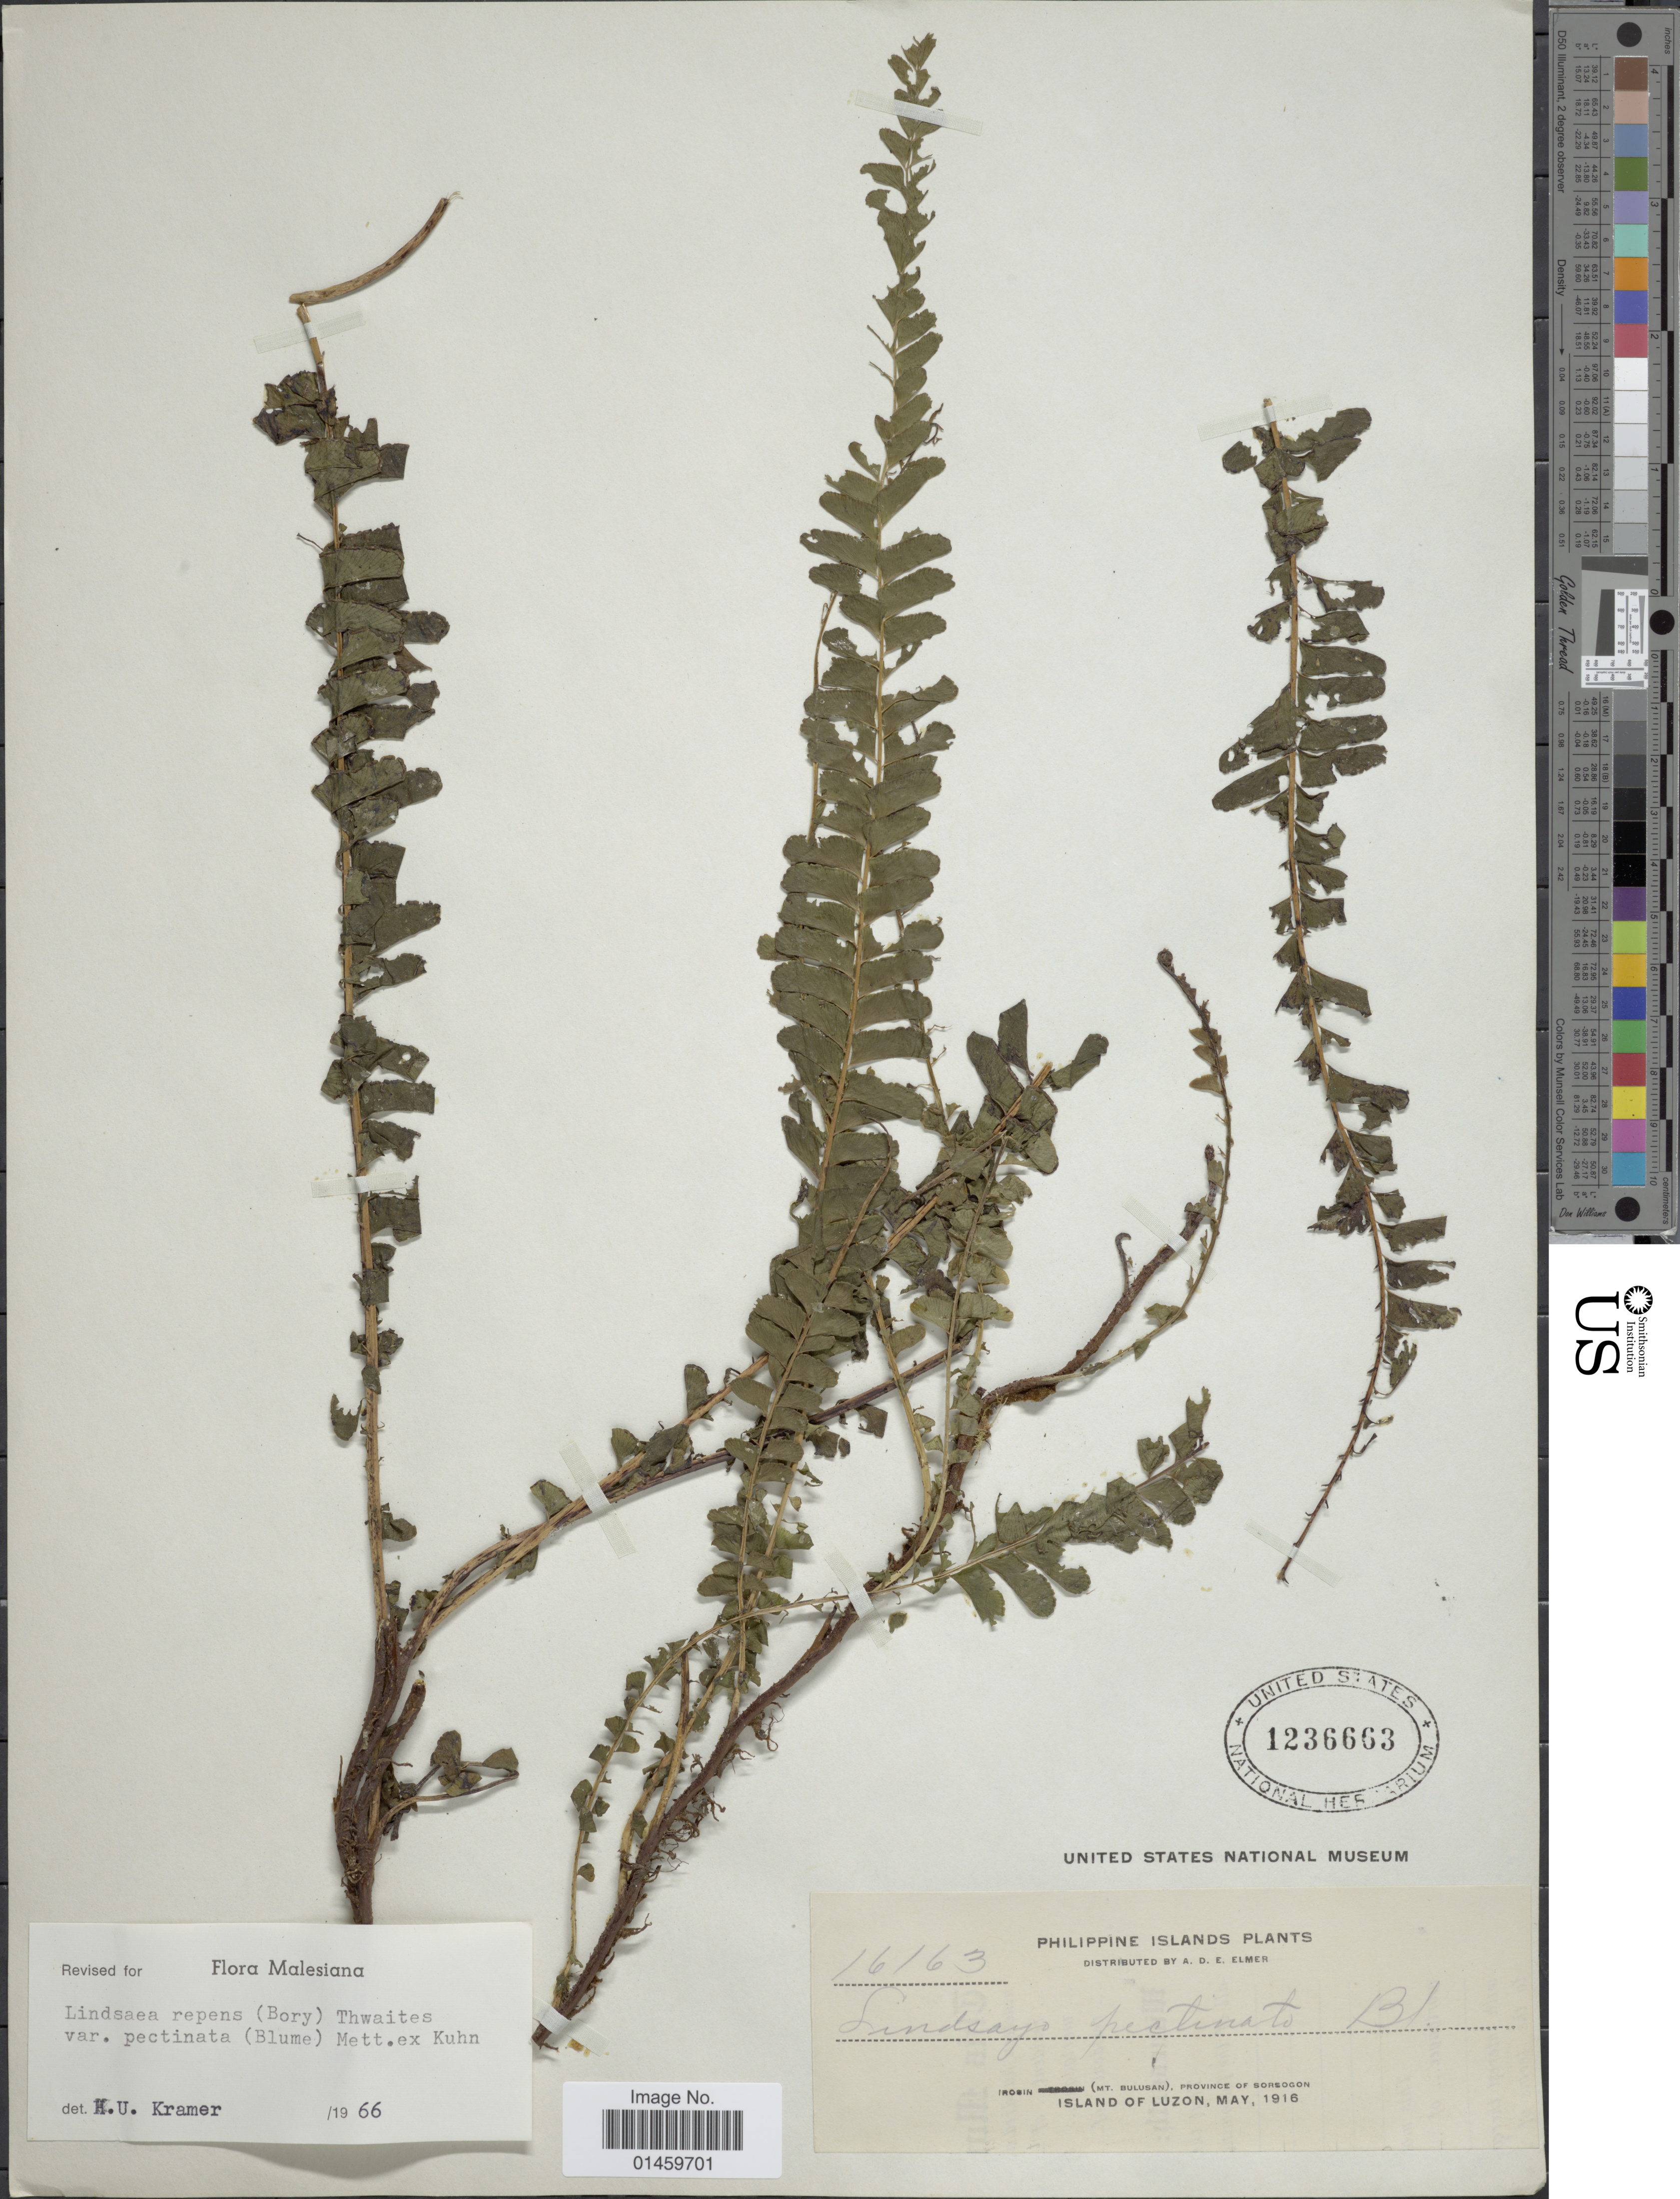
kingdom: Plantae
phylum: Tracheophyta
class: Polypodiopsida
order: Polypodiales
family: Lindsaeaceae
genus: Lindsaea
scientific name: Lindsaea repens var. pectinata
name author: (Blume) Mett.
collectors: A. D. E. Elmer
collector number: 16163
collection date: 1916-05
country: Philippines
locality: Irosin (Mt. Bulusan), Province of Sorsogon. Island of Luzon.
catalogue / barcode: US 1236663